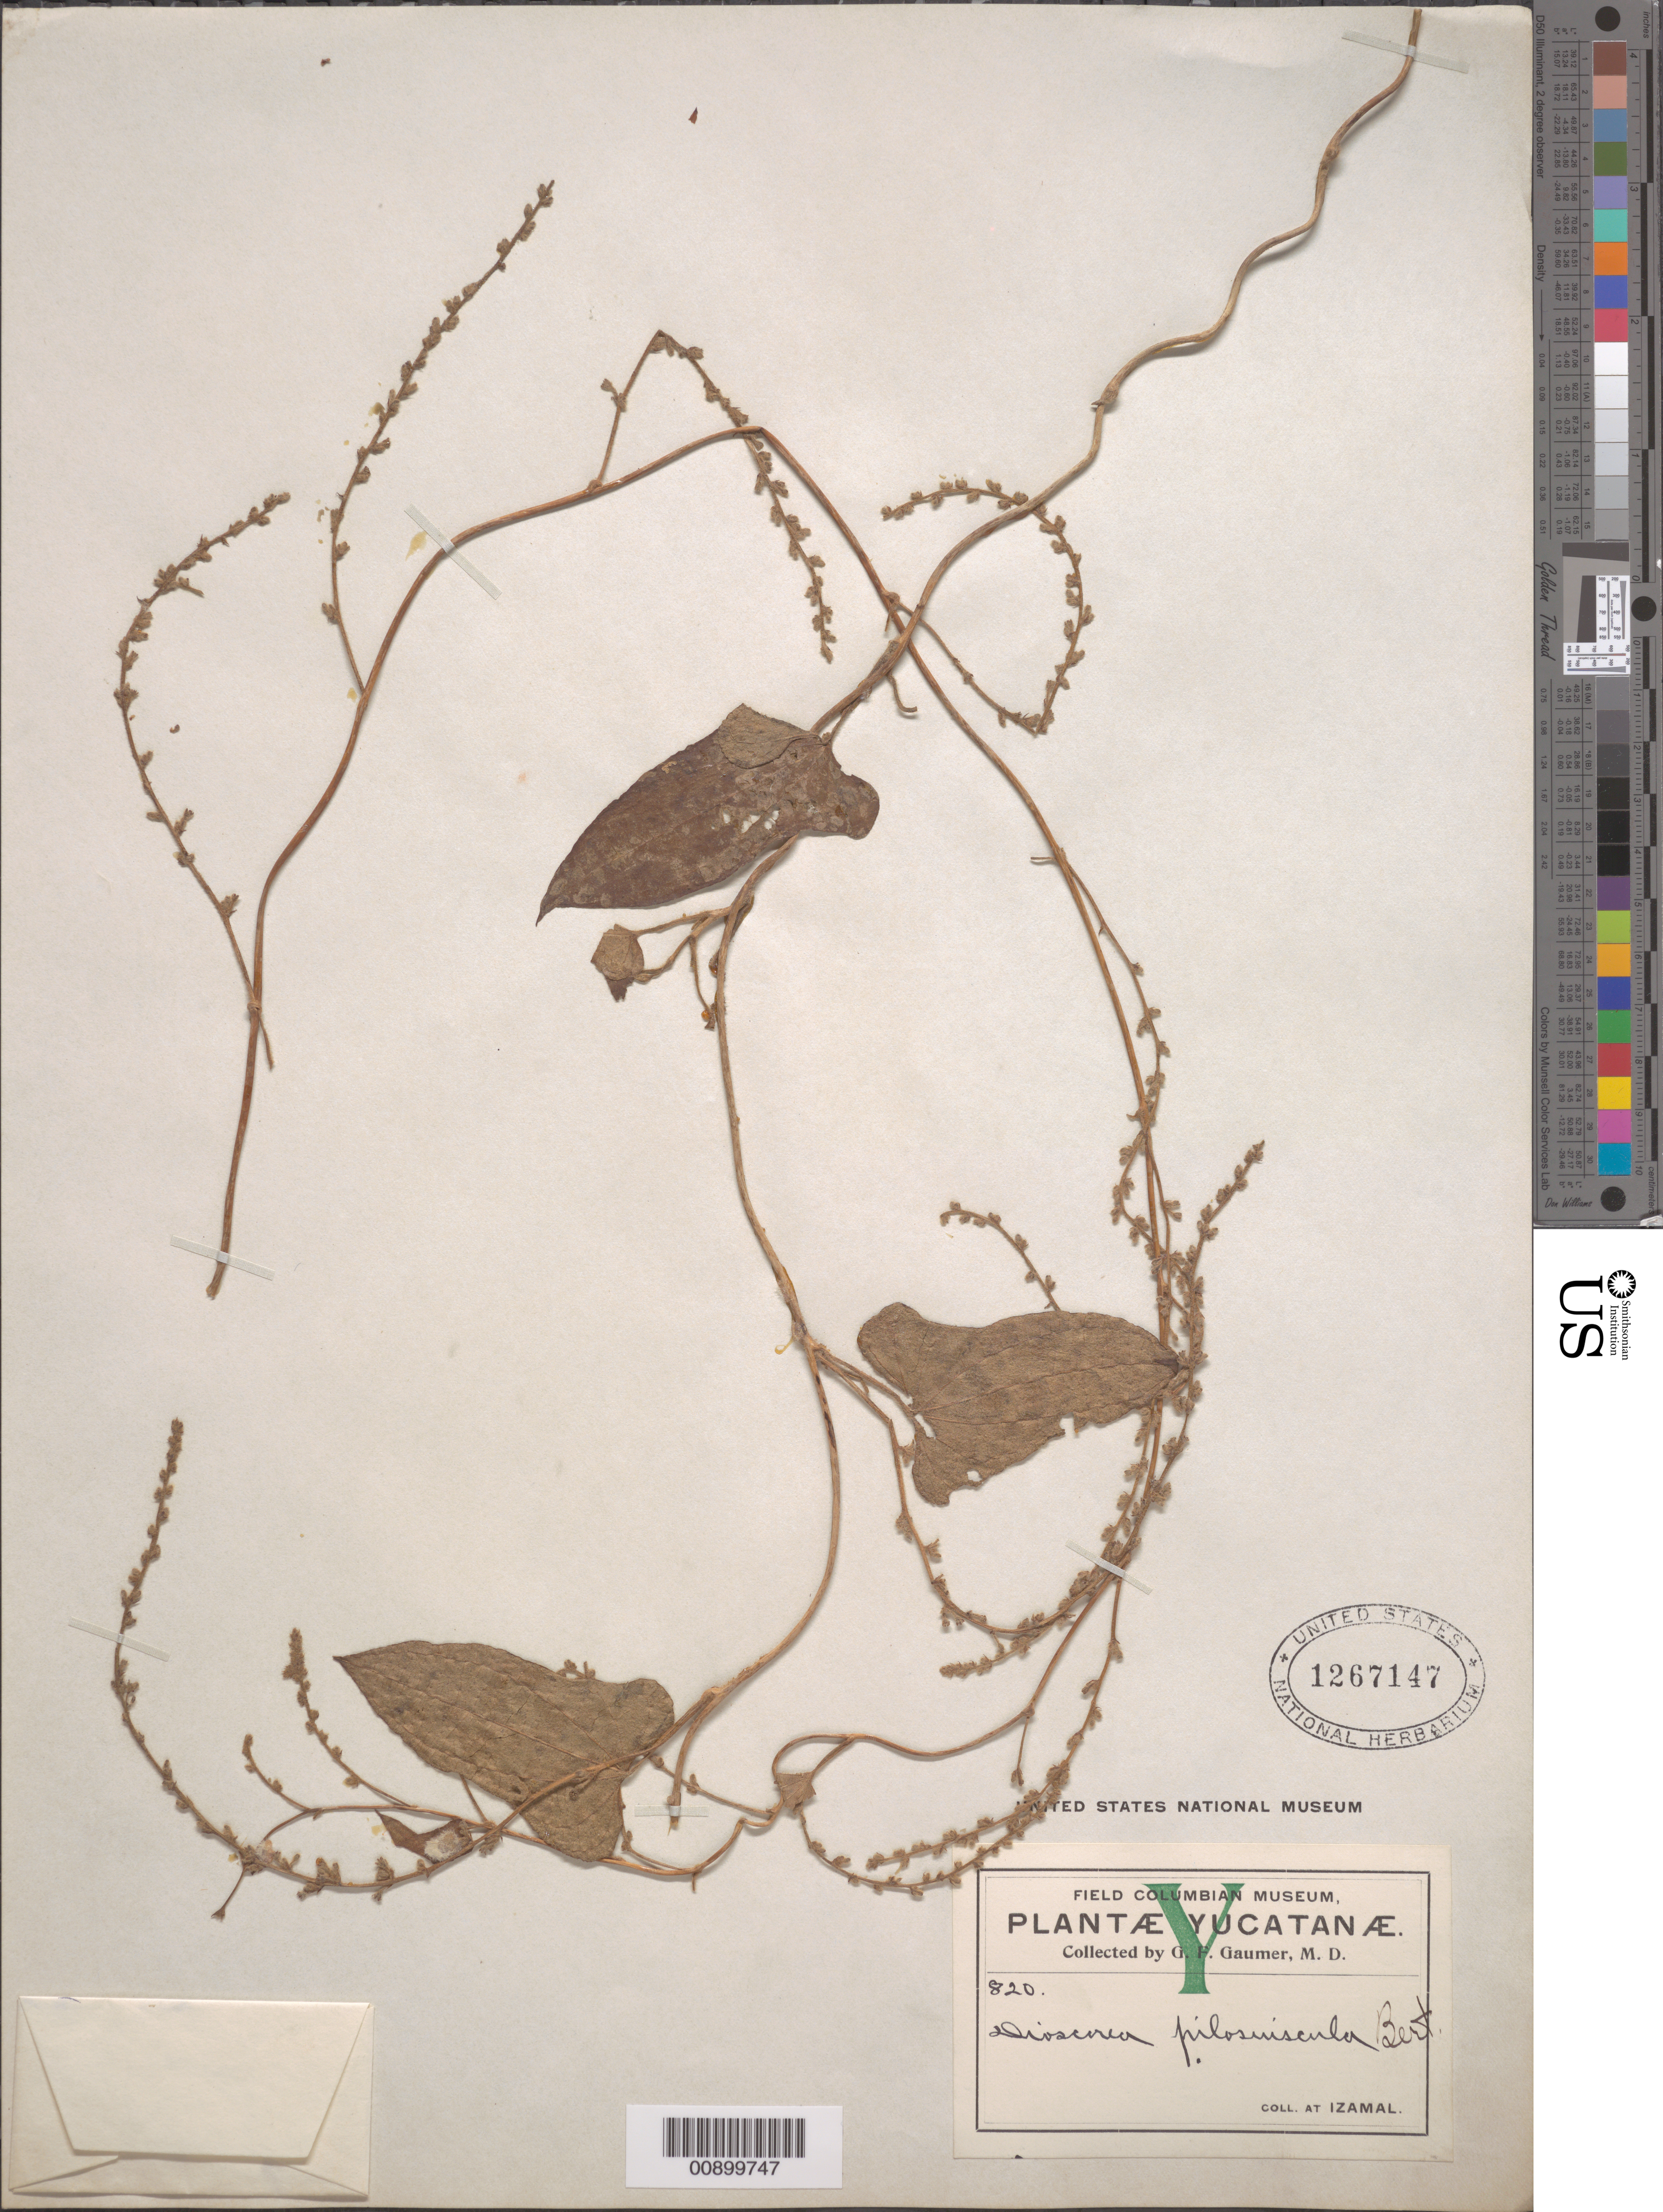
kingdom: Plantae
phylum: Tracheophyta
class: Liliopsida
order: Dioscoreales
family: Dioscoreaceae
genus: Dioscorea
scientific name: Dioscorea pilosiuscula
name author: Bertero ex Spreng.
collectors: G. F. Gaumer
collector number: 820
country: Mexico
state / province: Yucatán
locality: Izamal, Yucatán.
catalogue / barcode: US 1267147